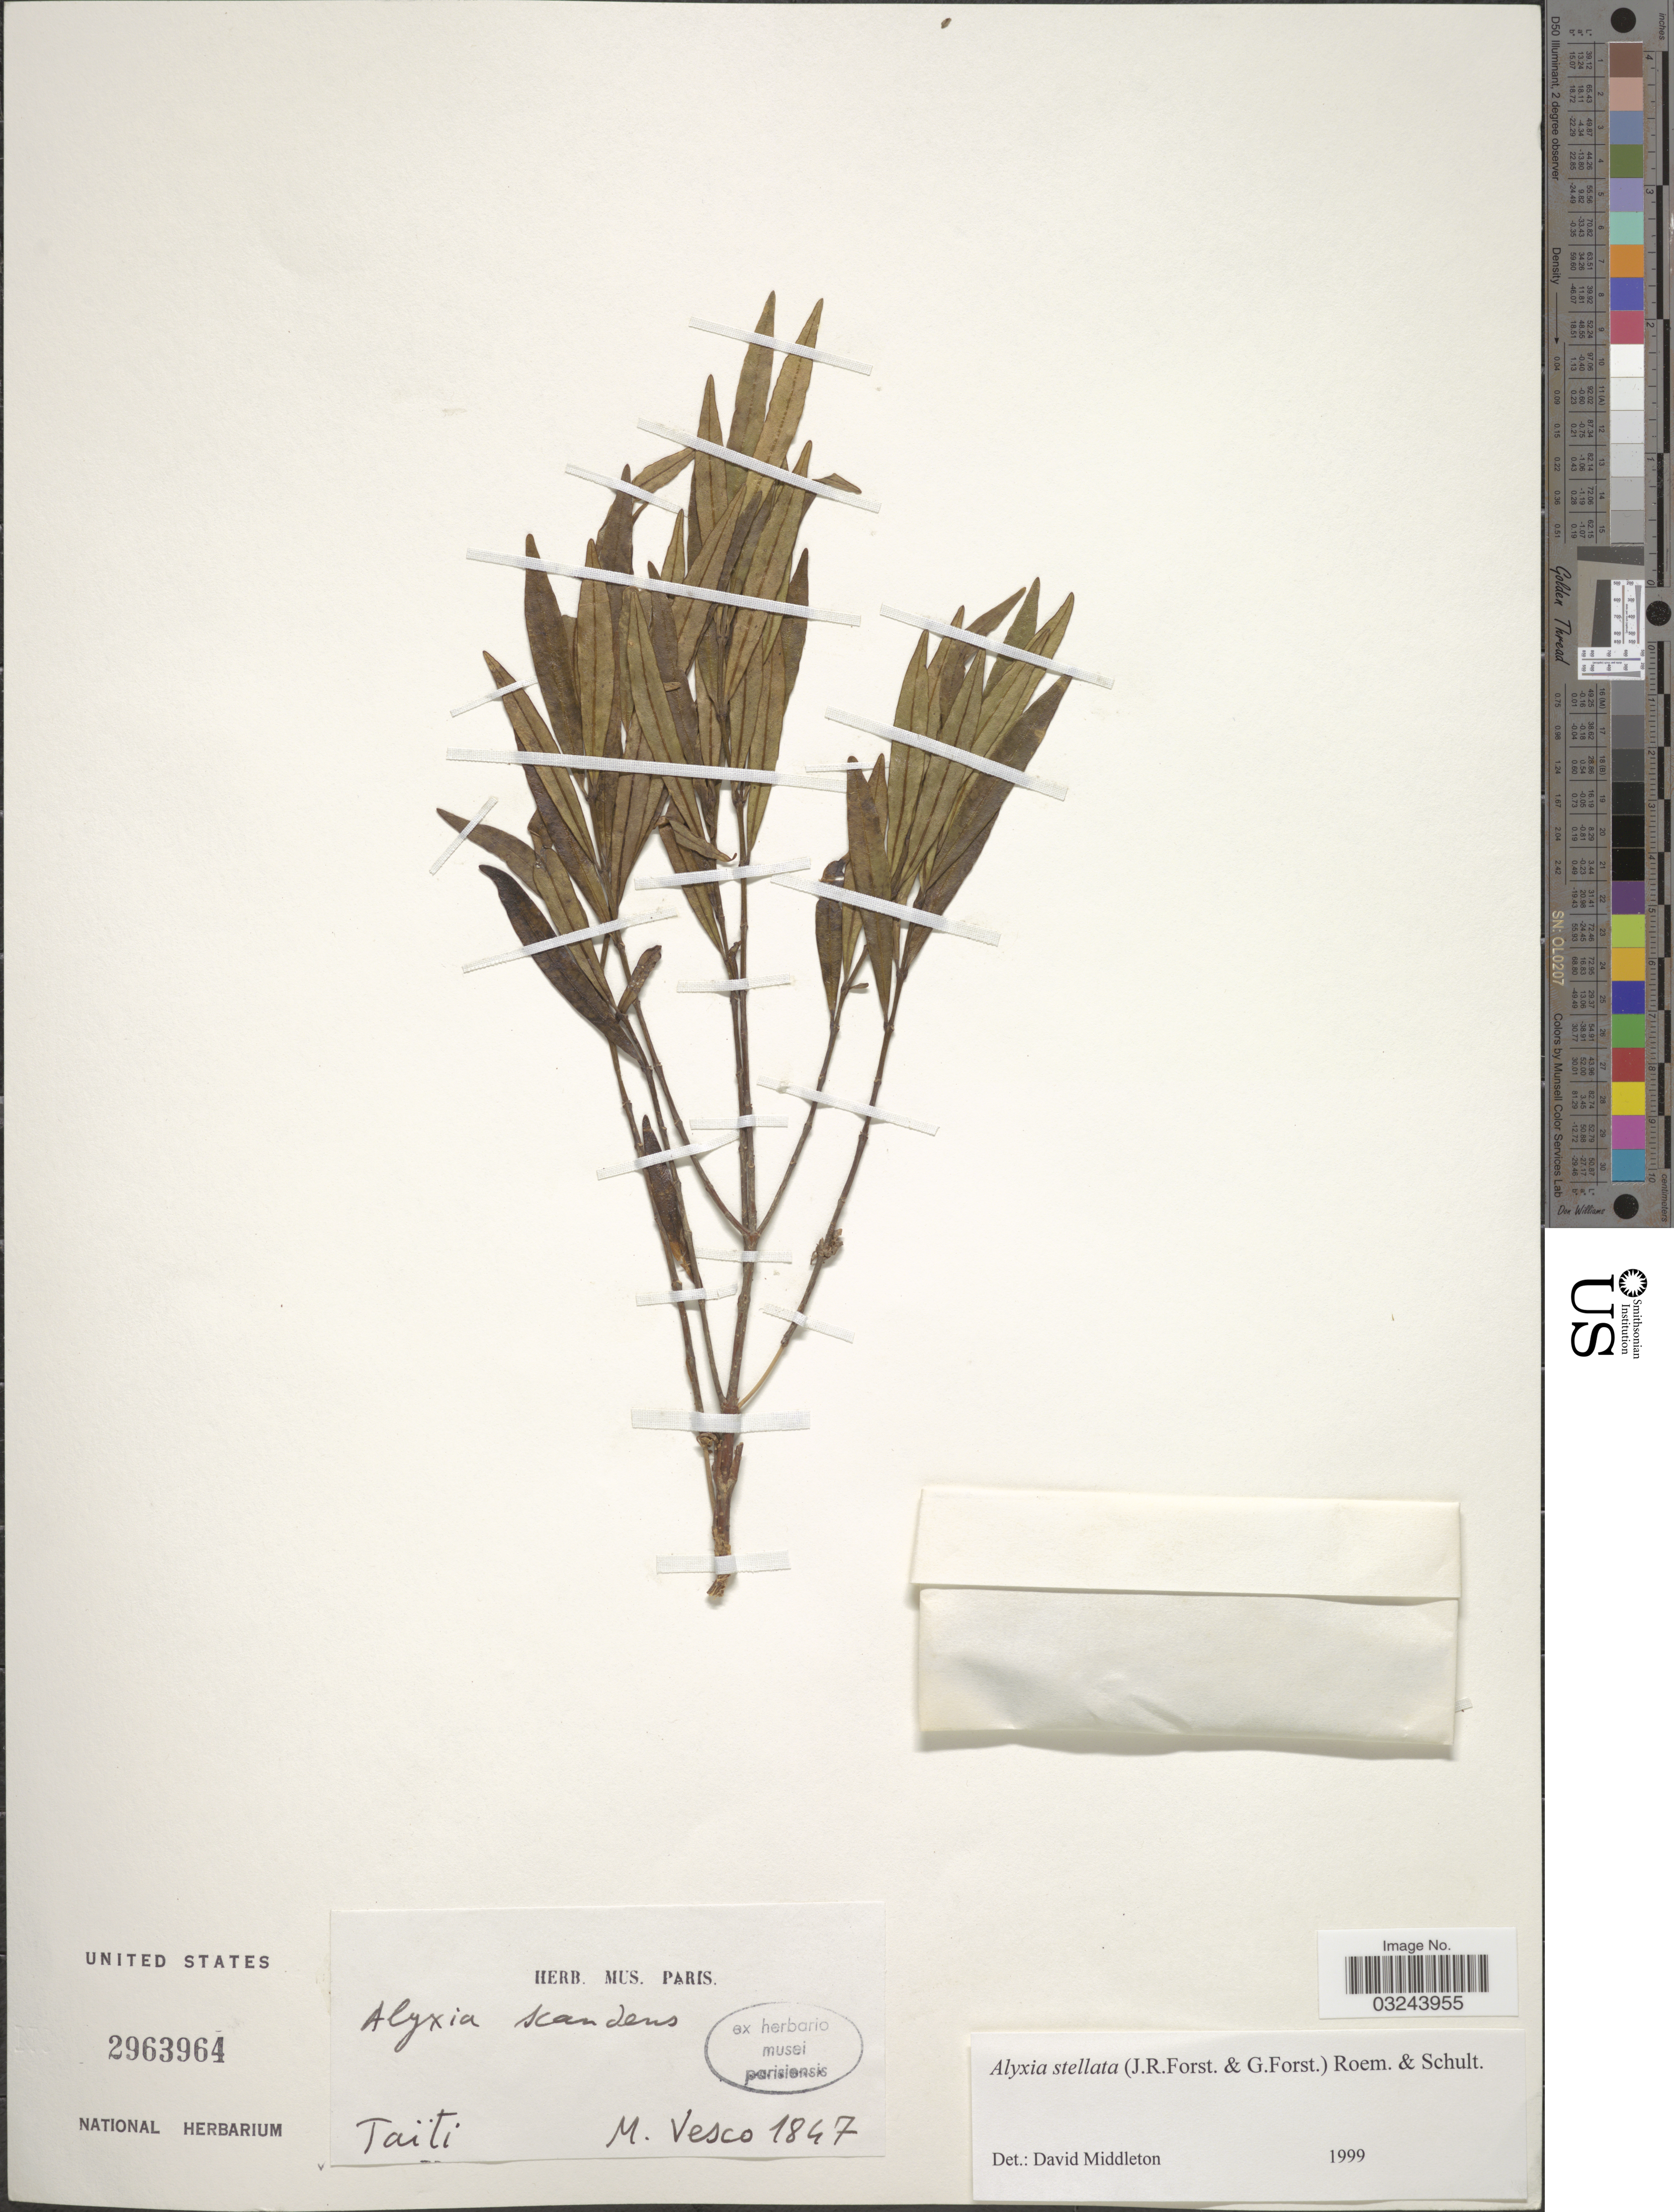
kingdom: Plantae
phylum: Tracheophyta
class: Magnoliopsida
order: Gentianales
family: Apocynaceae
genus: Alyxia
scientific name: Alyxia stellata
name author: (J.R. Forst. & G. Forst.) Roem. & Schult.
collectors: M. Vesco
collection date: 1847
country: French Polynesia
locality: Taïti.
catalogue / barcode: US 2963964